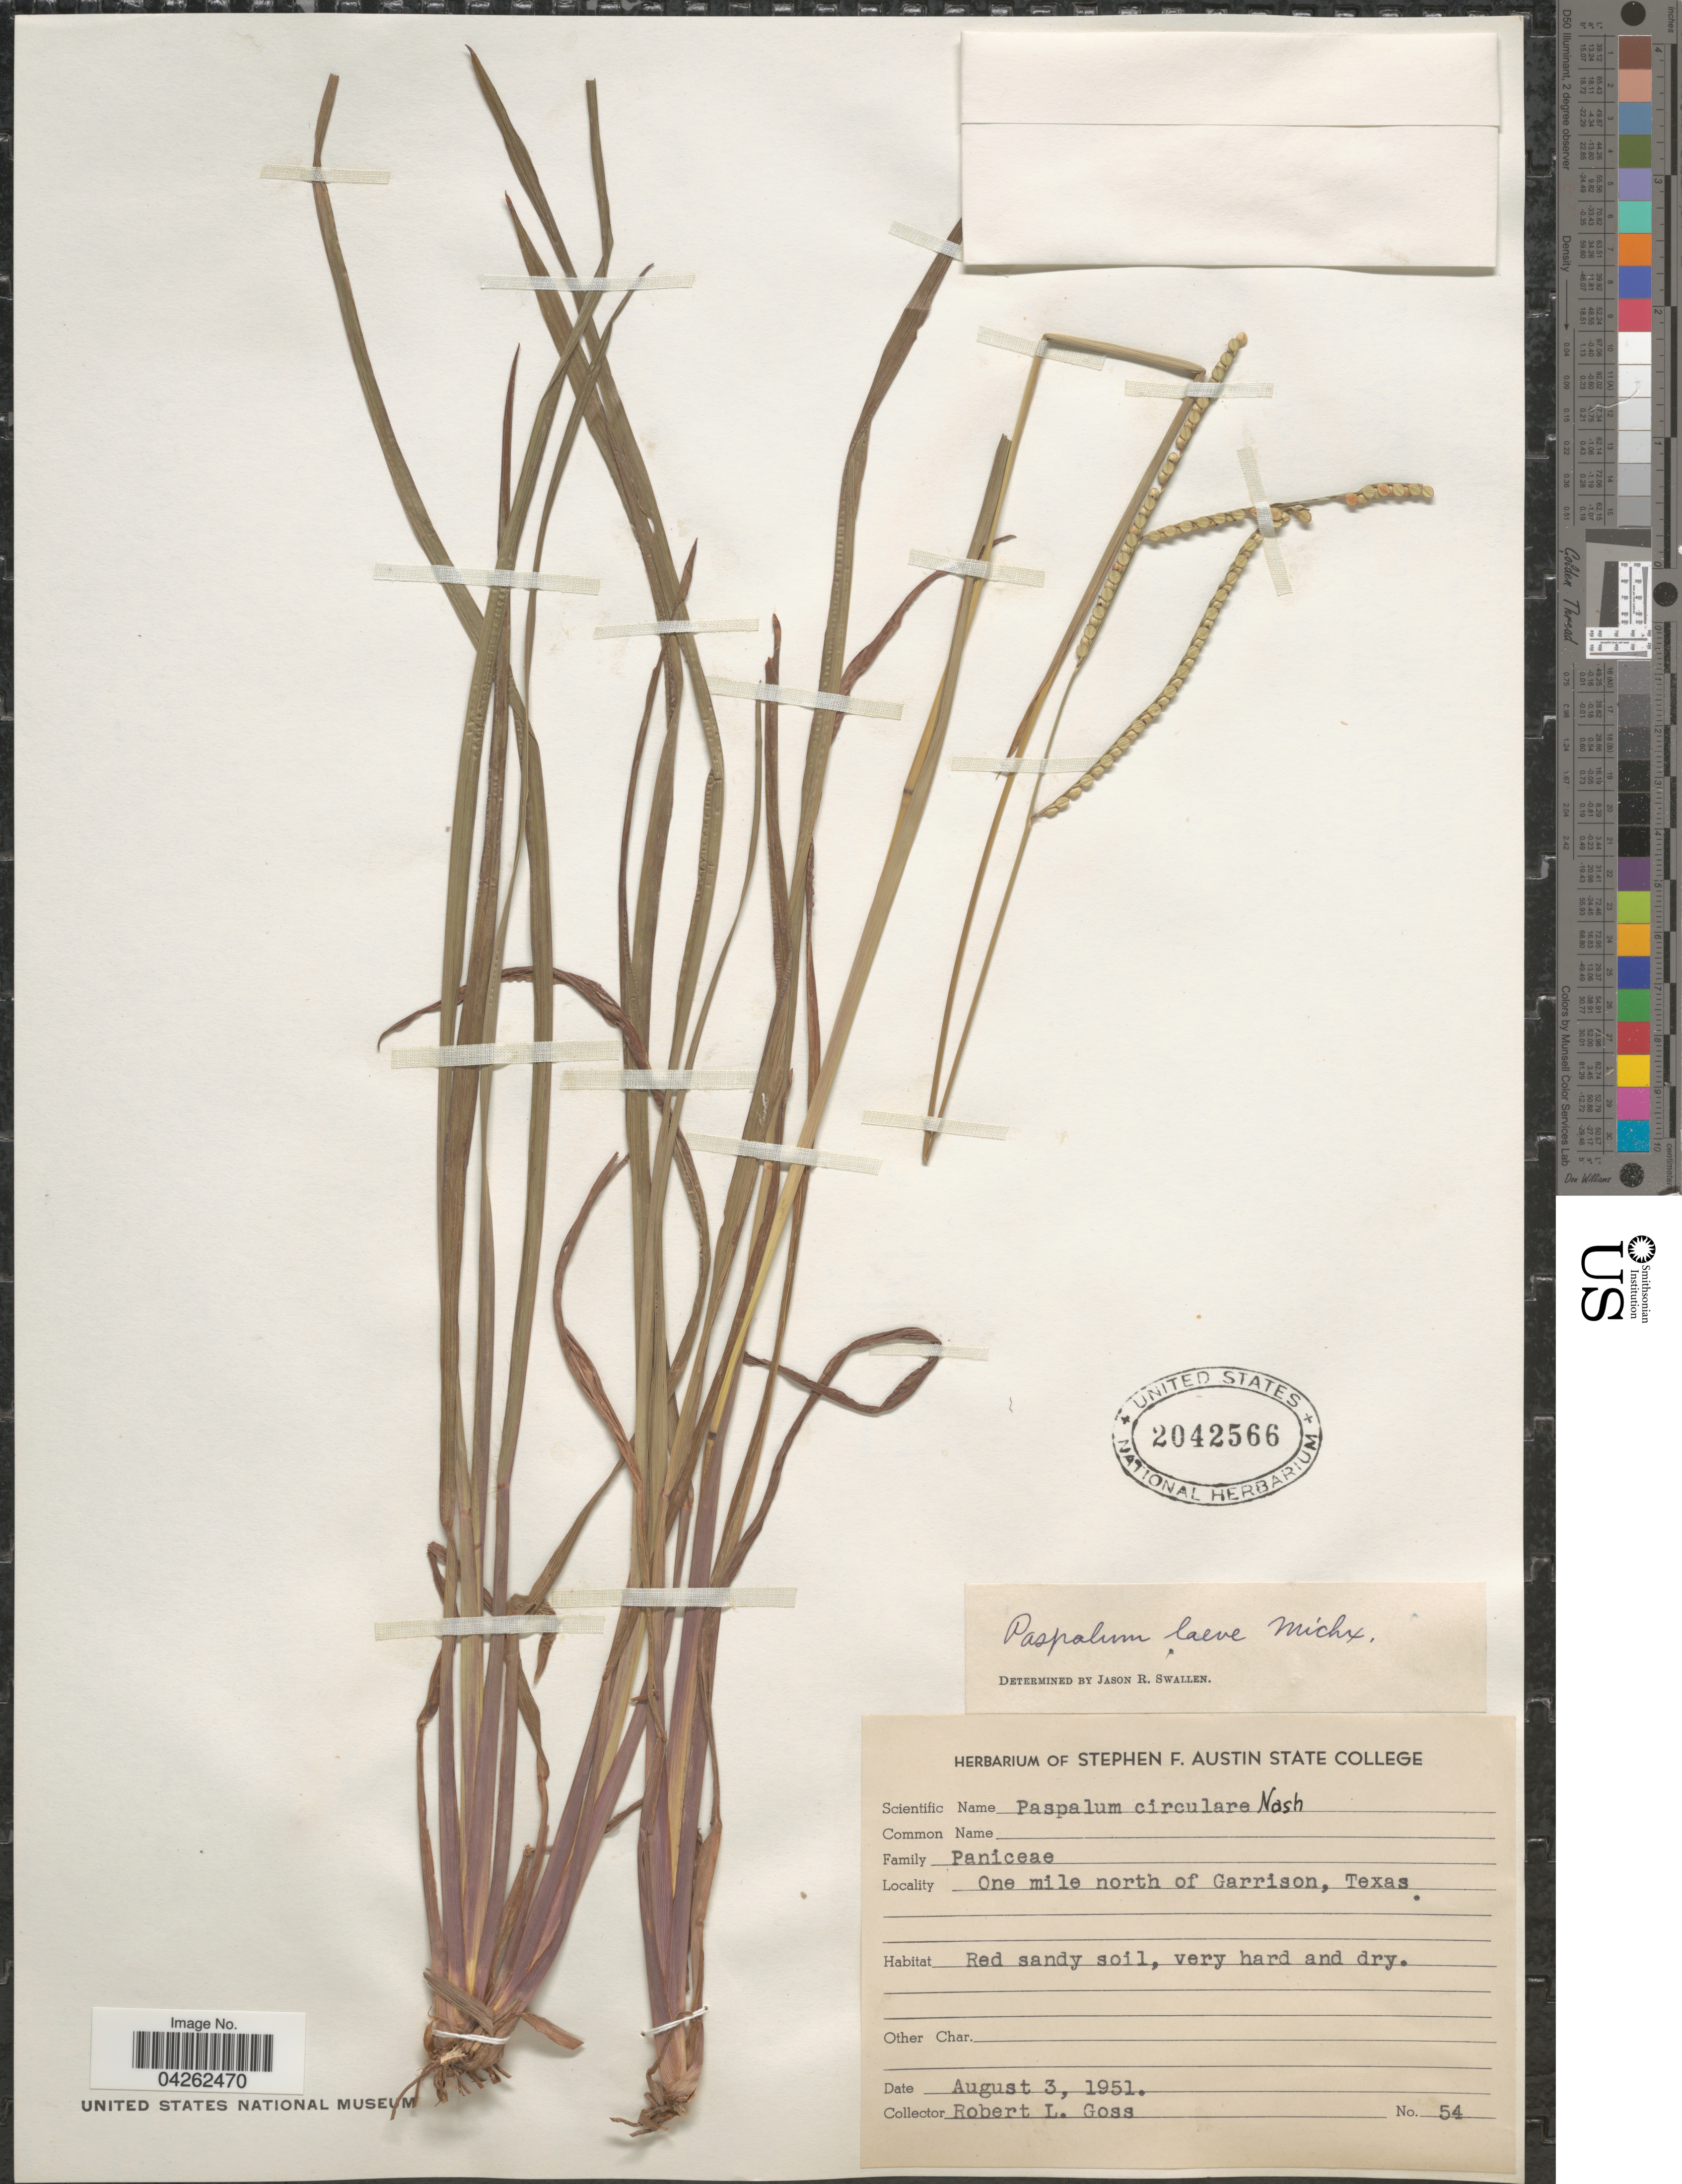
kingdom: Plantae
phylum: Tracheophyta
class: Liliopsida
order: Poales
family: Poaceae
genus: Paspalum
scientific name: Paspalum laeve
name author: Michx.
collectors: R. Goss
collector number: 54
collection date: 1951-08-03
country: United States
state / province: Texas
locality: One mile north of Garrison.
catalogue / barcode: US 2042566